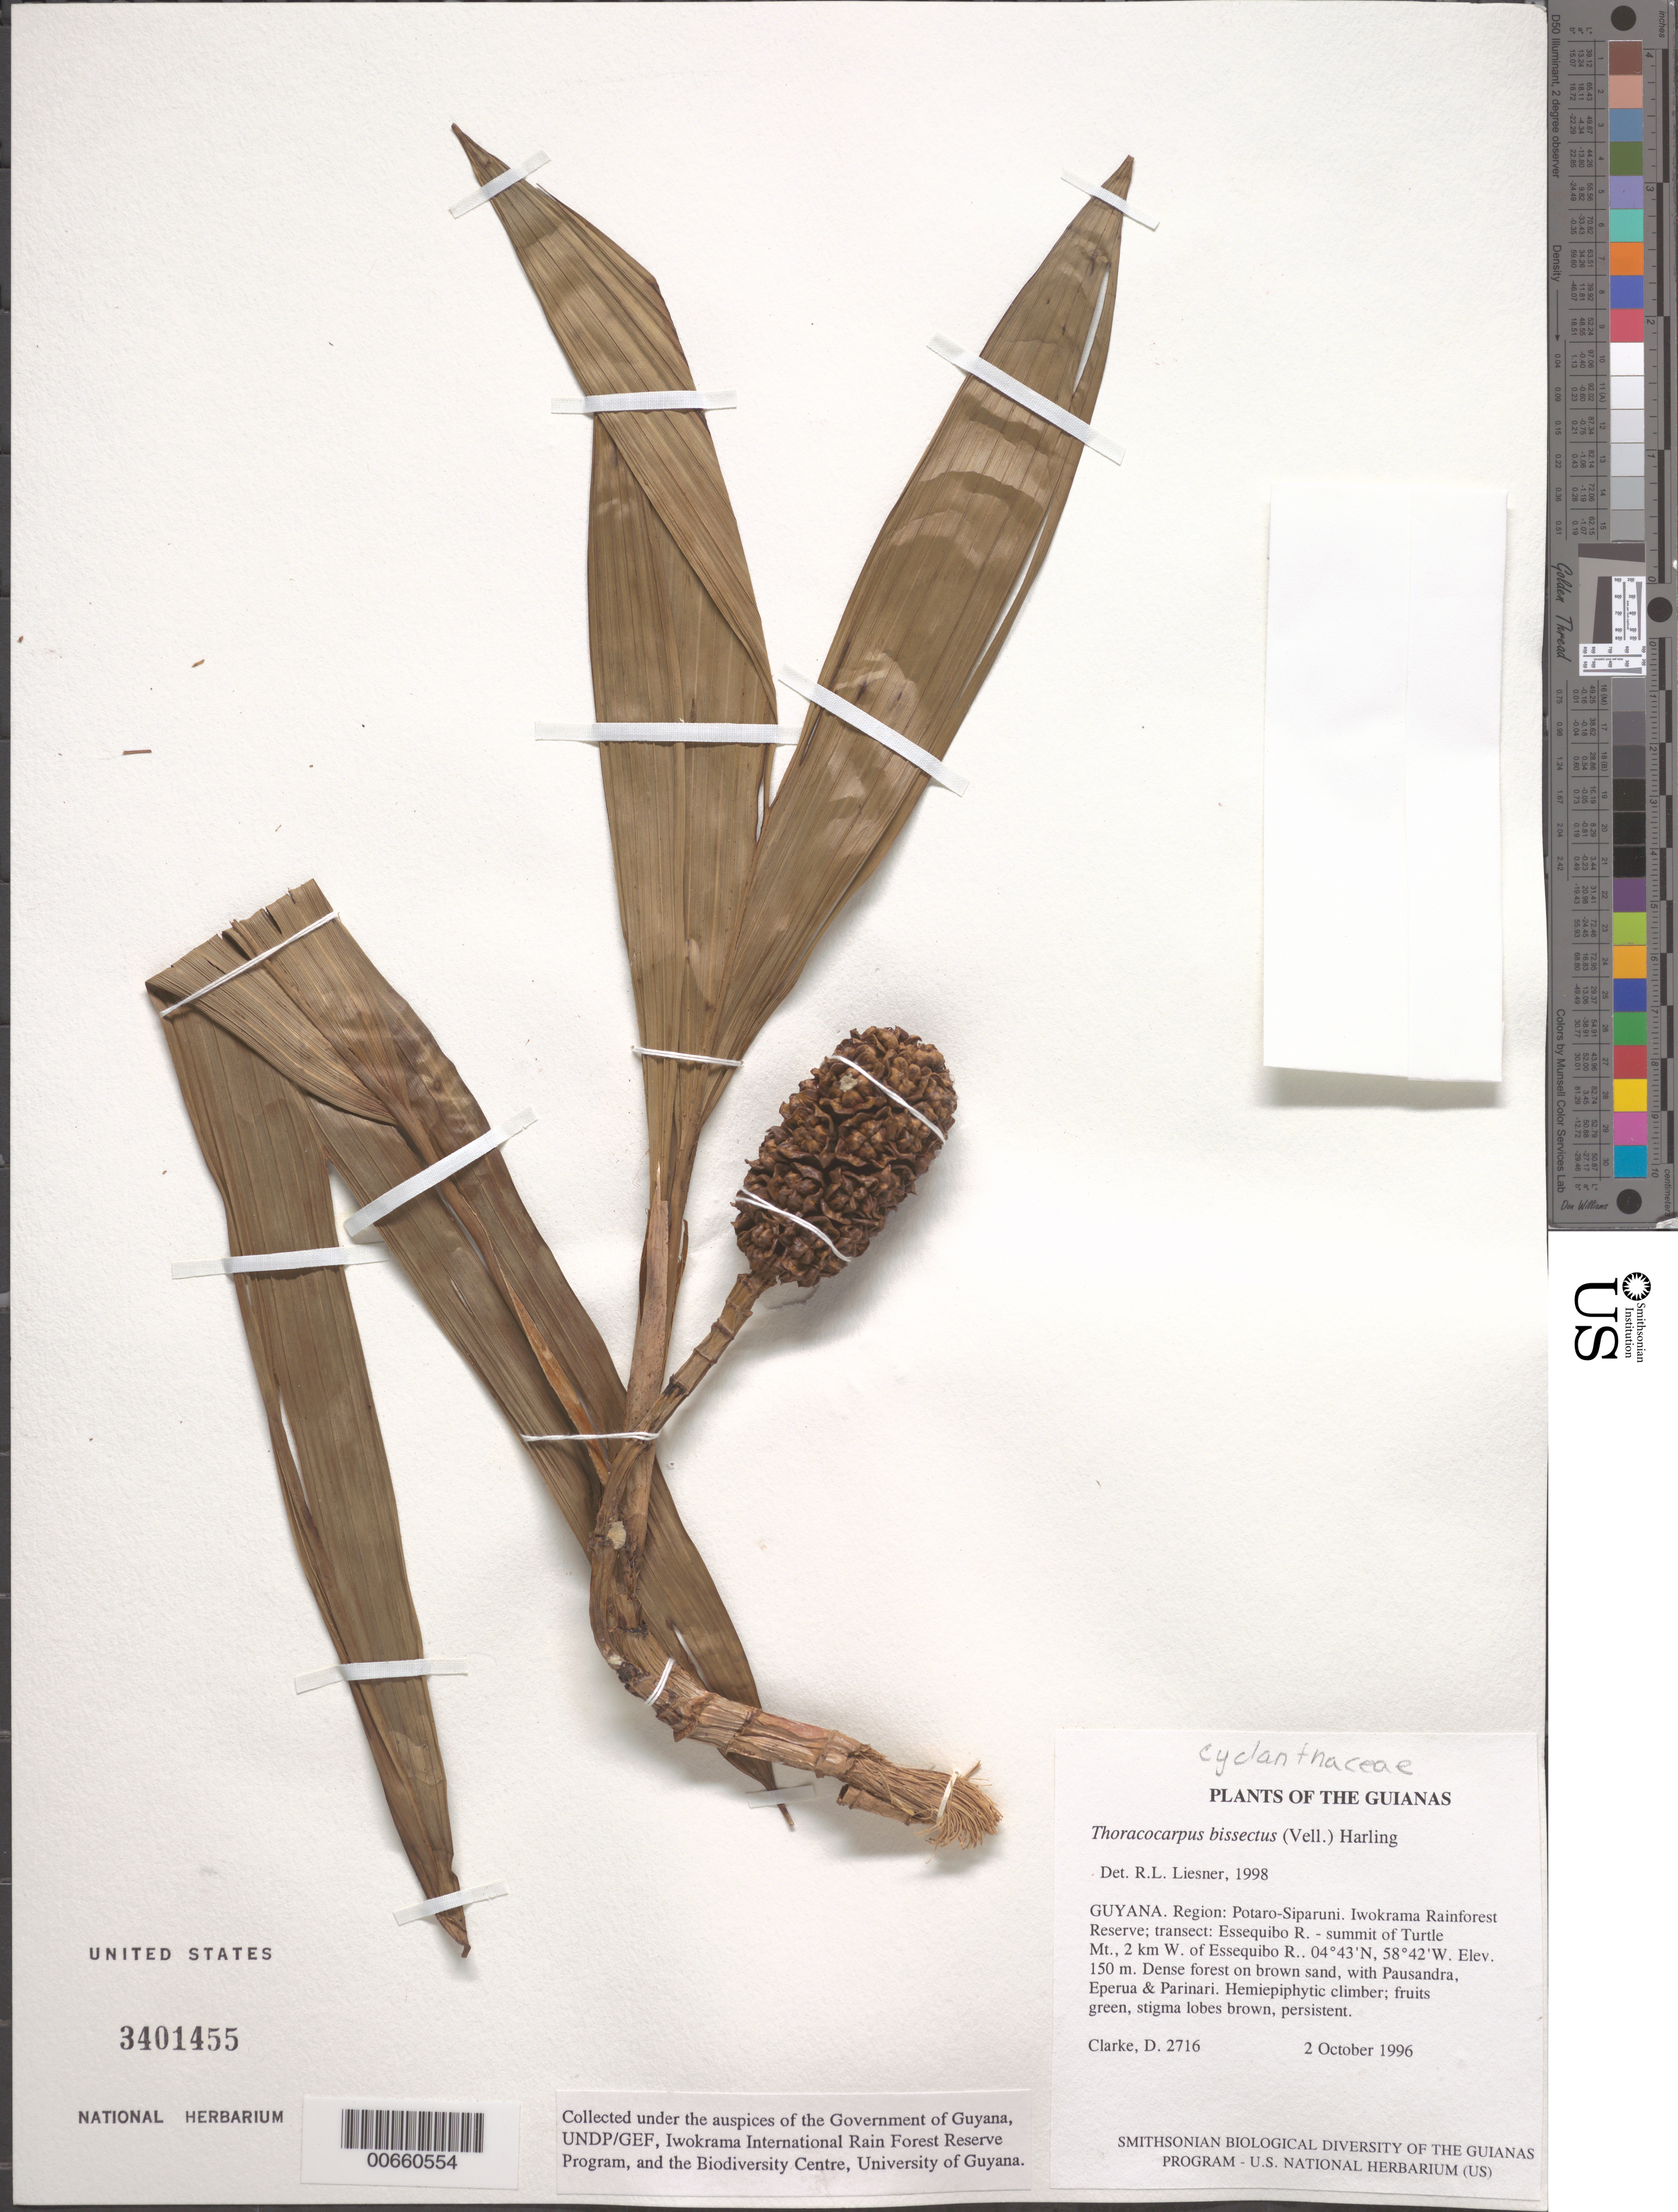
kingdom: Plantae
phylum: Tracheophyta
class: Liliopsida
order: Pandanales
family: Cyclanthaceae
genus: Thoracocarpus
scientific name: Thoracocarpus bissectus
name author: (Vell.) Harling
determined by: Tripp, E. A.; Stern, S. R.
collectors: H. D. Clarke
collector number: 2716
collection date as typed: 2 October 1996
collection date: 1996-10-02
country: Guyana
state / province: Potaro-Siparuni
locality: Iwokrama Rainforest Reserve; transect: Essequibo R. - summit of Turtle Mt., 2 km W. of Essequibo R.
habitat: Dense forest on brown sand, with Pausandra, Eperua & Parinari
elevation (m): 150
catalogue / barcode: US 3401455